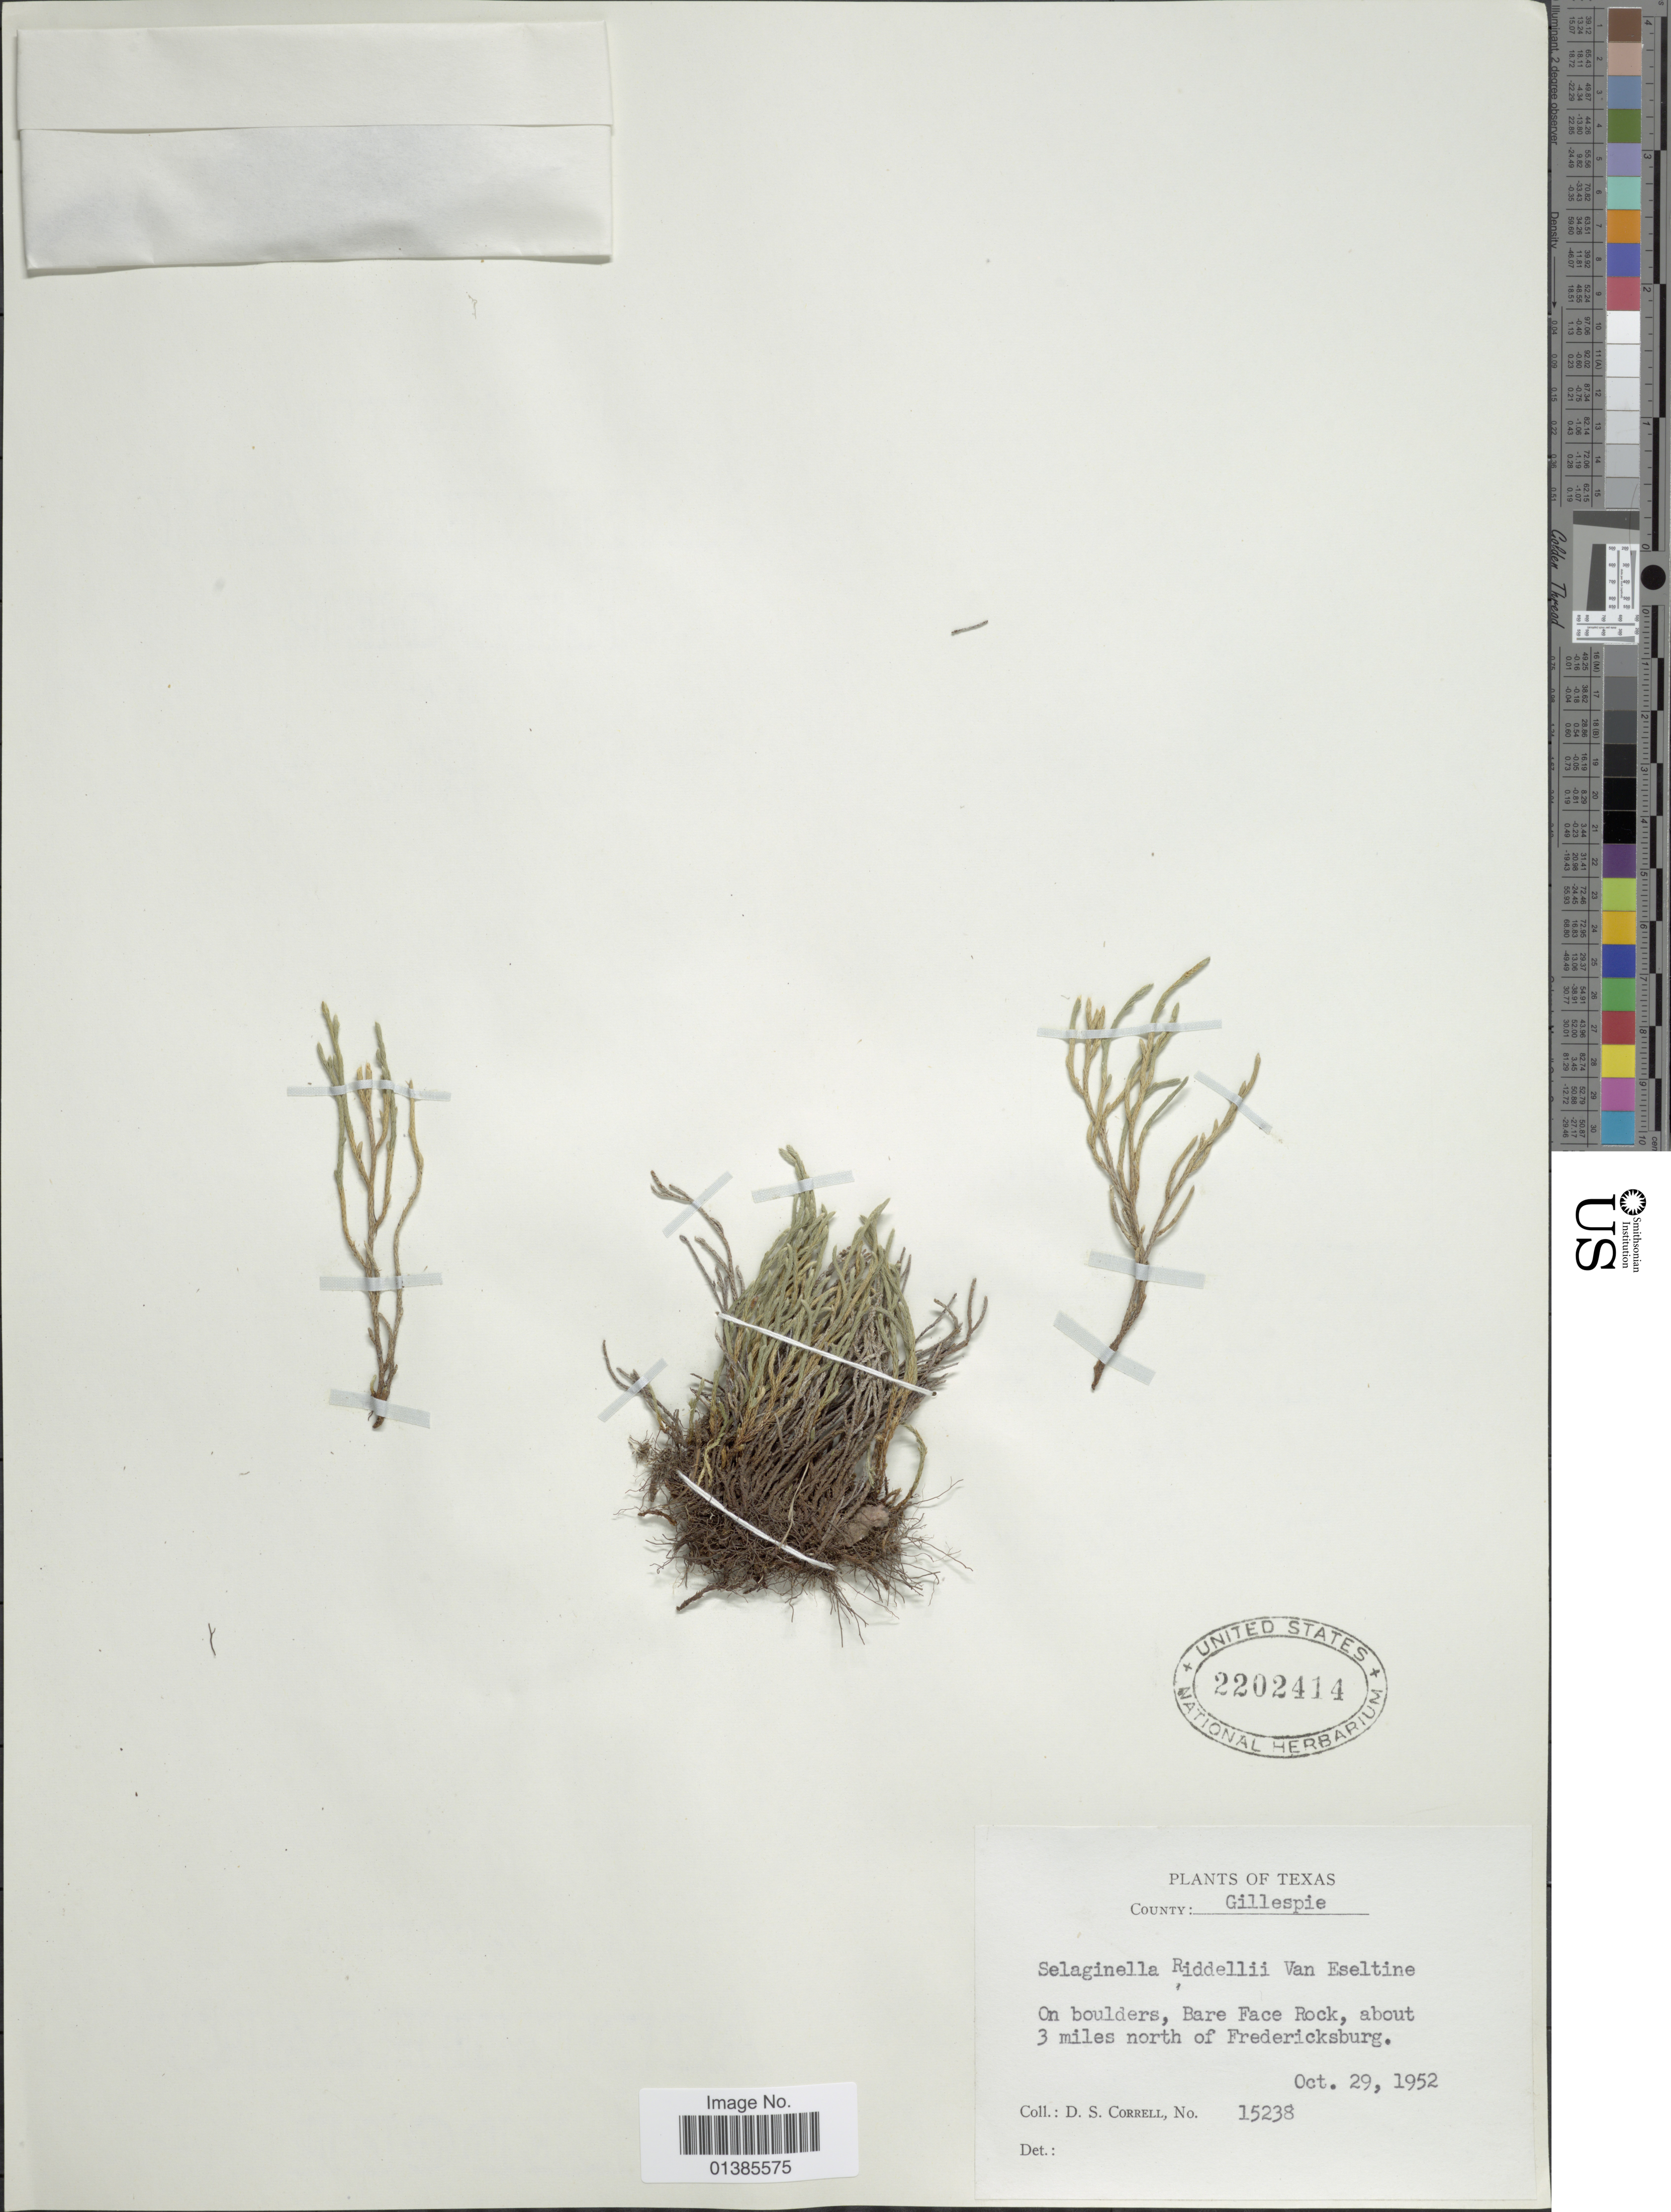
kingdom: Plantae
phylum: Tracheophyta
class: Lycopodiopsida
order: Selaginellales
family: Selaginellaceae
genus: Selaginella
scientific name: Selaginella arenicola subsp. riddellii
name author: (Van Eselt.) R.M. Tryon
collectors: D. S. Correll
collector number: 15238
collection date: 1952-10-29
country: United States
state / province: Texas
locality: County Gillespie. On boulders, Bare Face Rock, about 3 miles north of Fredericksburg.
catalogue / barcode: US 2202414